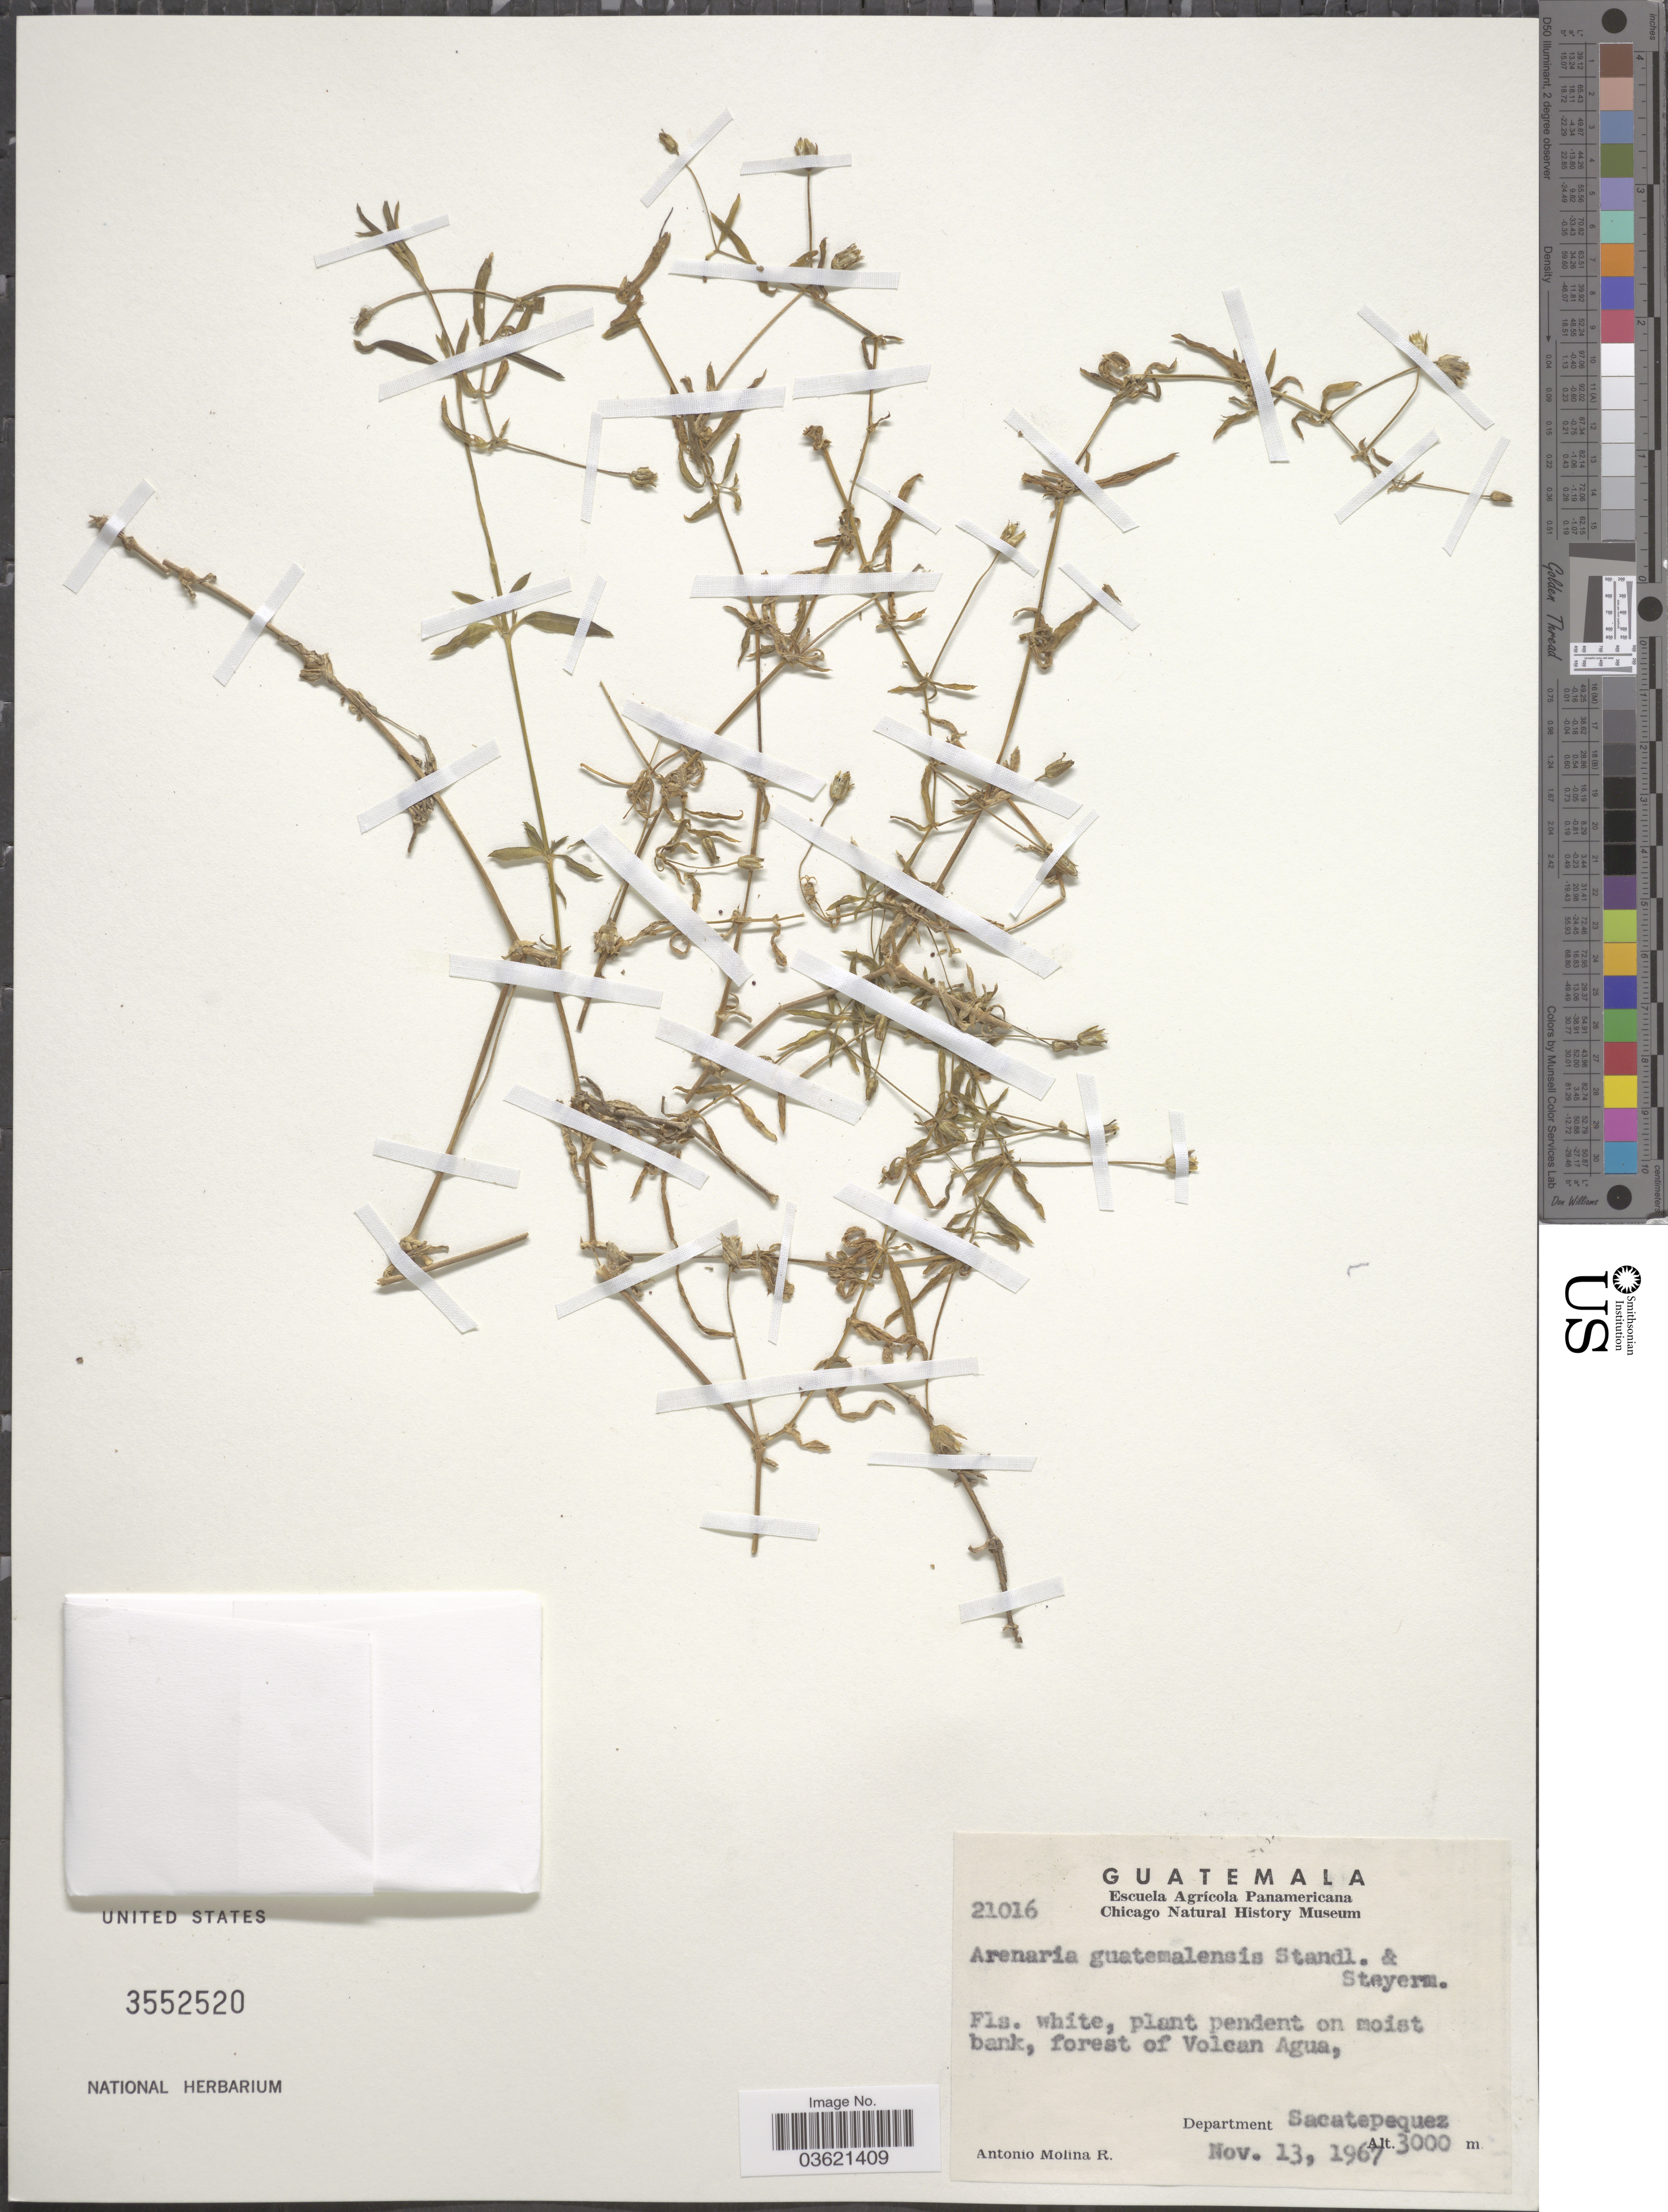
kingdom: Plantae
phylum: Tracheophyta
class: Magnoliopsida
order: Caryophyllales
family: Caryophyllaceae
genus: Arenaria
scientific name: Arenaria guatemalensis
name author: Standl. ex Steyerm.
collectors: A. Molina R.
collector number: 21016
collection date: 1967-11-13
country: Guatemala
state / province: Sacatepéquez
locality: Forest of Volcan Agua, Department Sacatepequez.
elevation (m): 3000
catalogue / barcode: US 3552520